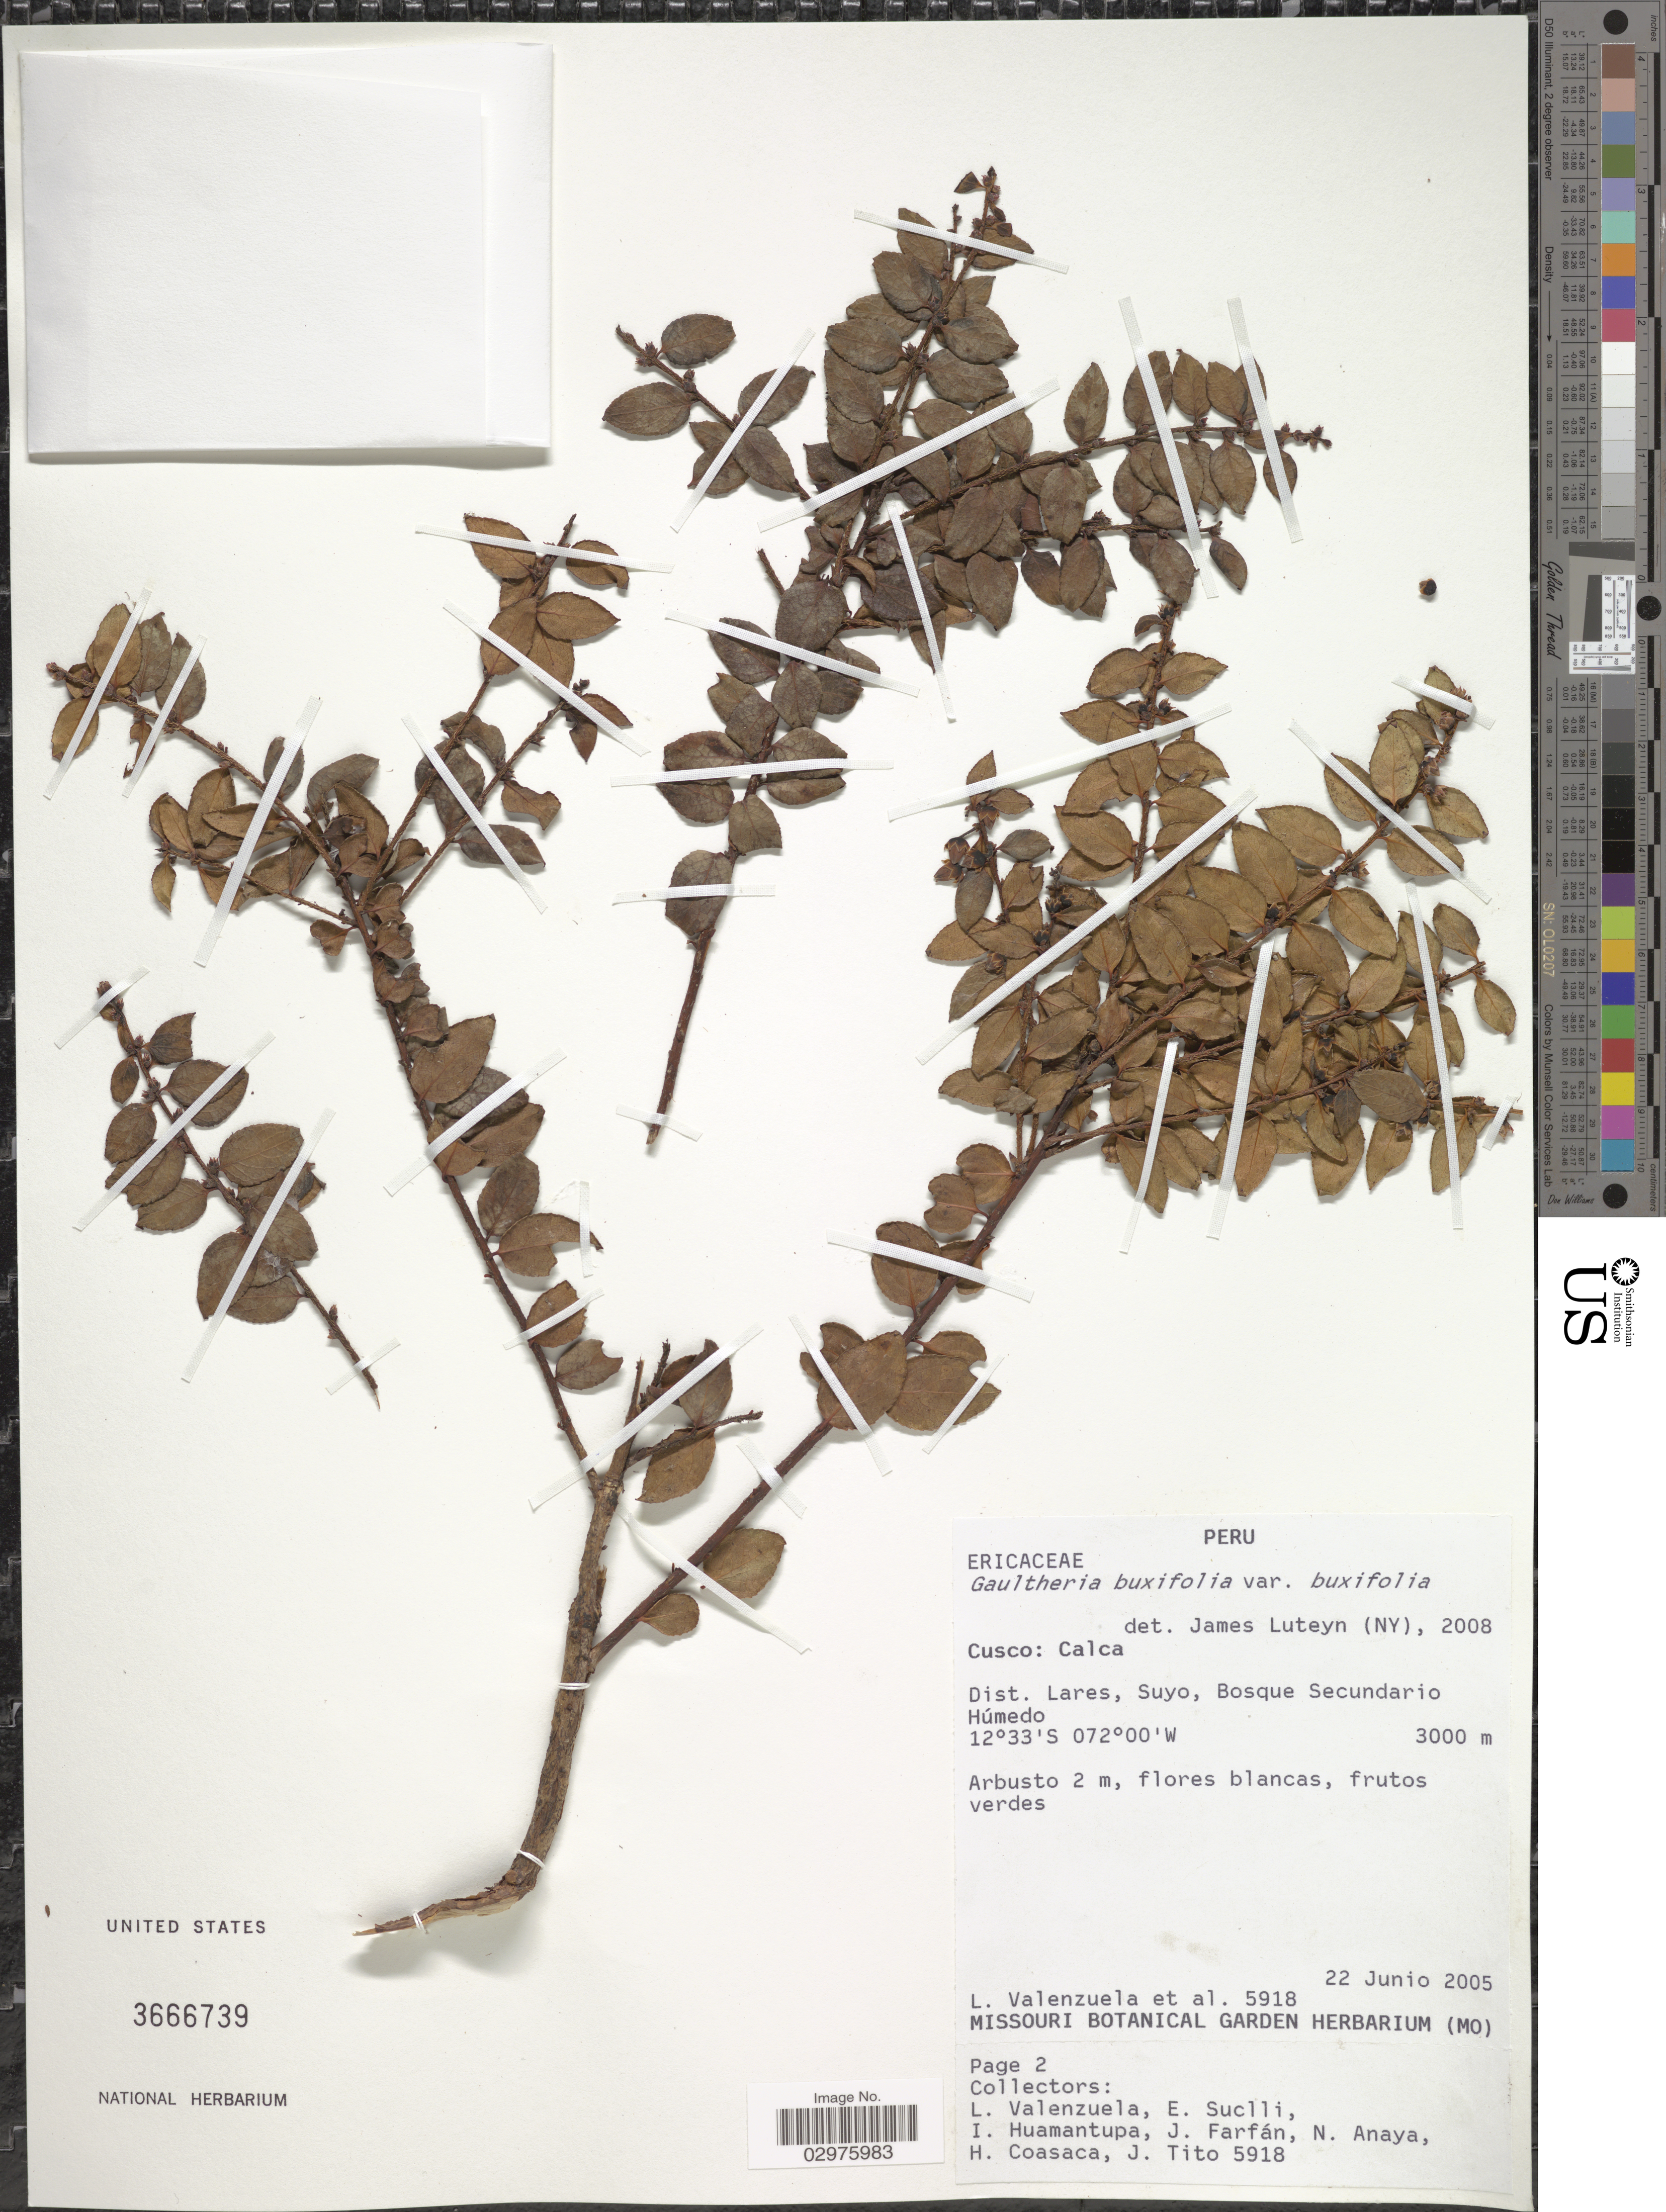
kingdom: Plantae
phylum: Tracheophyta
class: Magnoliopsida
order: Ericales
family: Ericaceae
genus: Gaultheria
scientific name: Gaultheria buxifolia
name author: Willd.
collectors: L. Valenzuela, E. Suclli, I. Huamantupa, J. Farfán & et al.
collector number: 5918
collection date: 2005-06-22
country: Peru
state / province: Cusco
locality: Cusco: Calca. Dist. Lares, Suyo, Bosque Secundario Húmedo.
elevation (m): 3000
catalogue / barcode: US 3666739